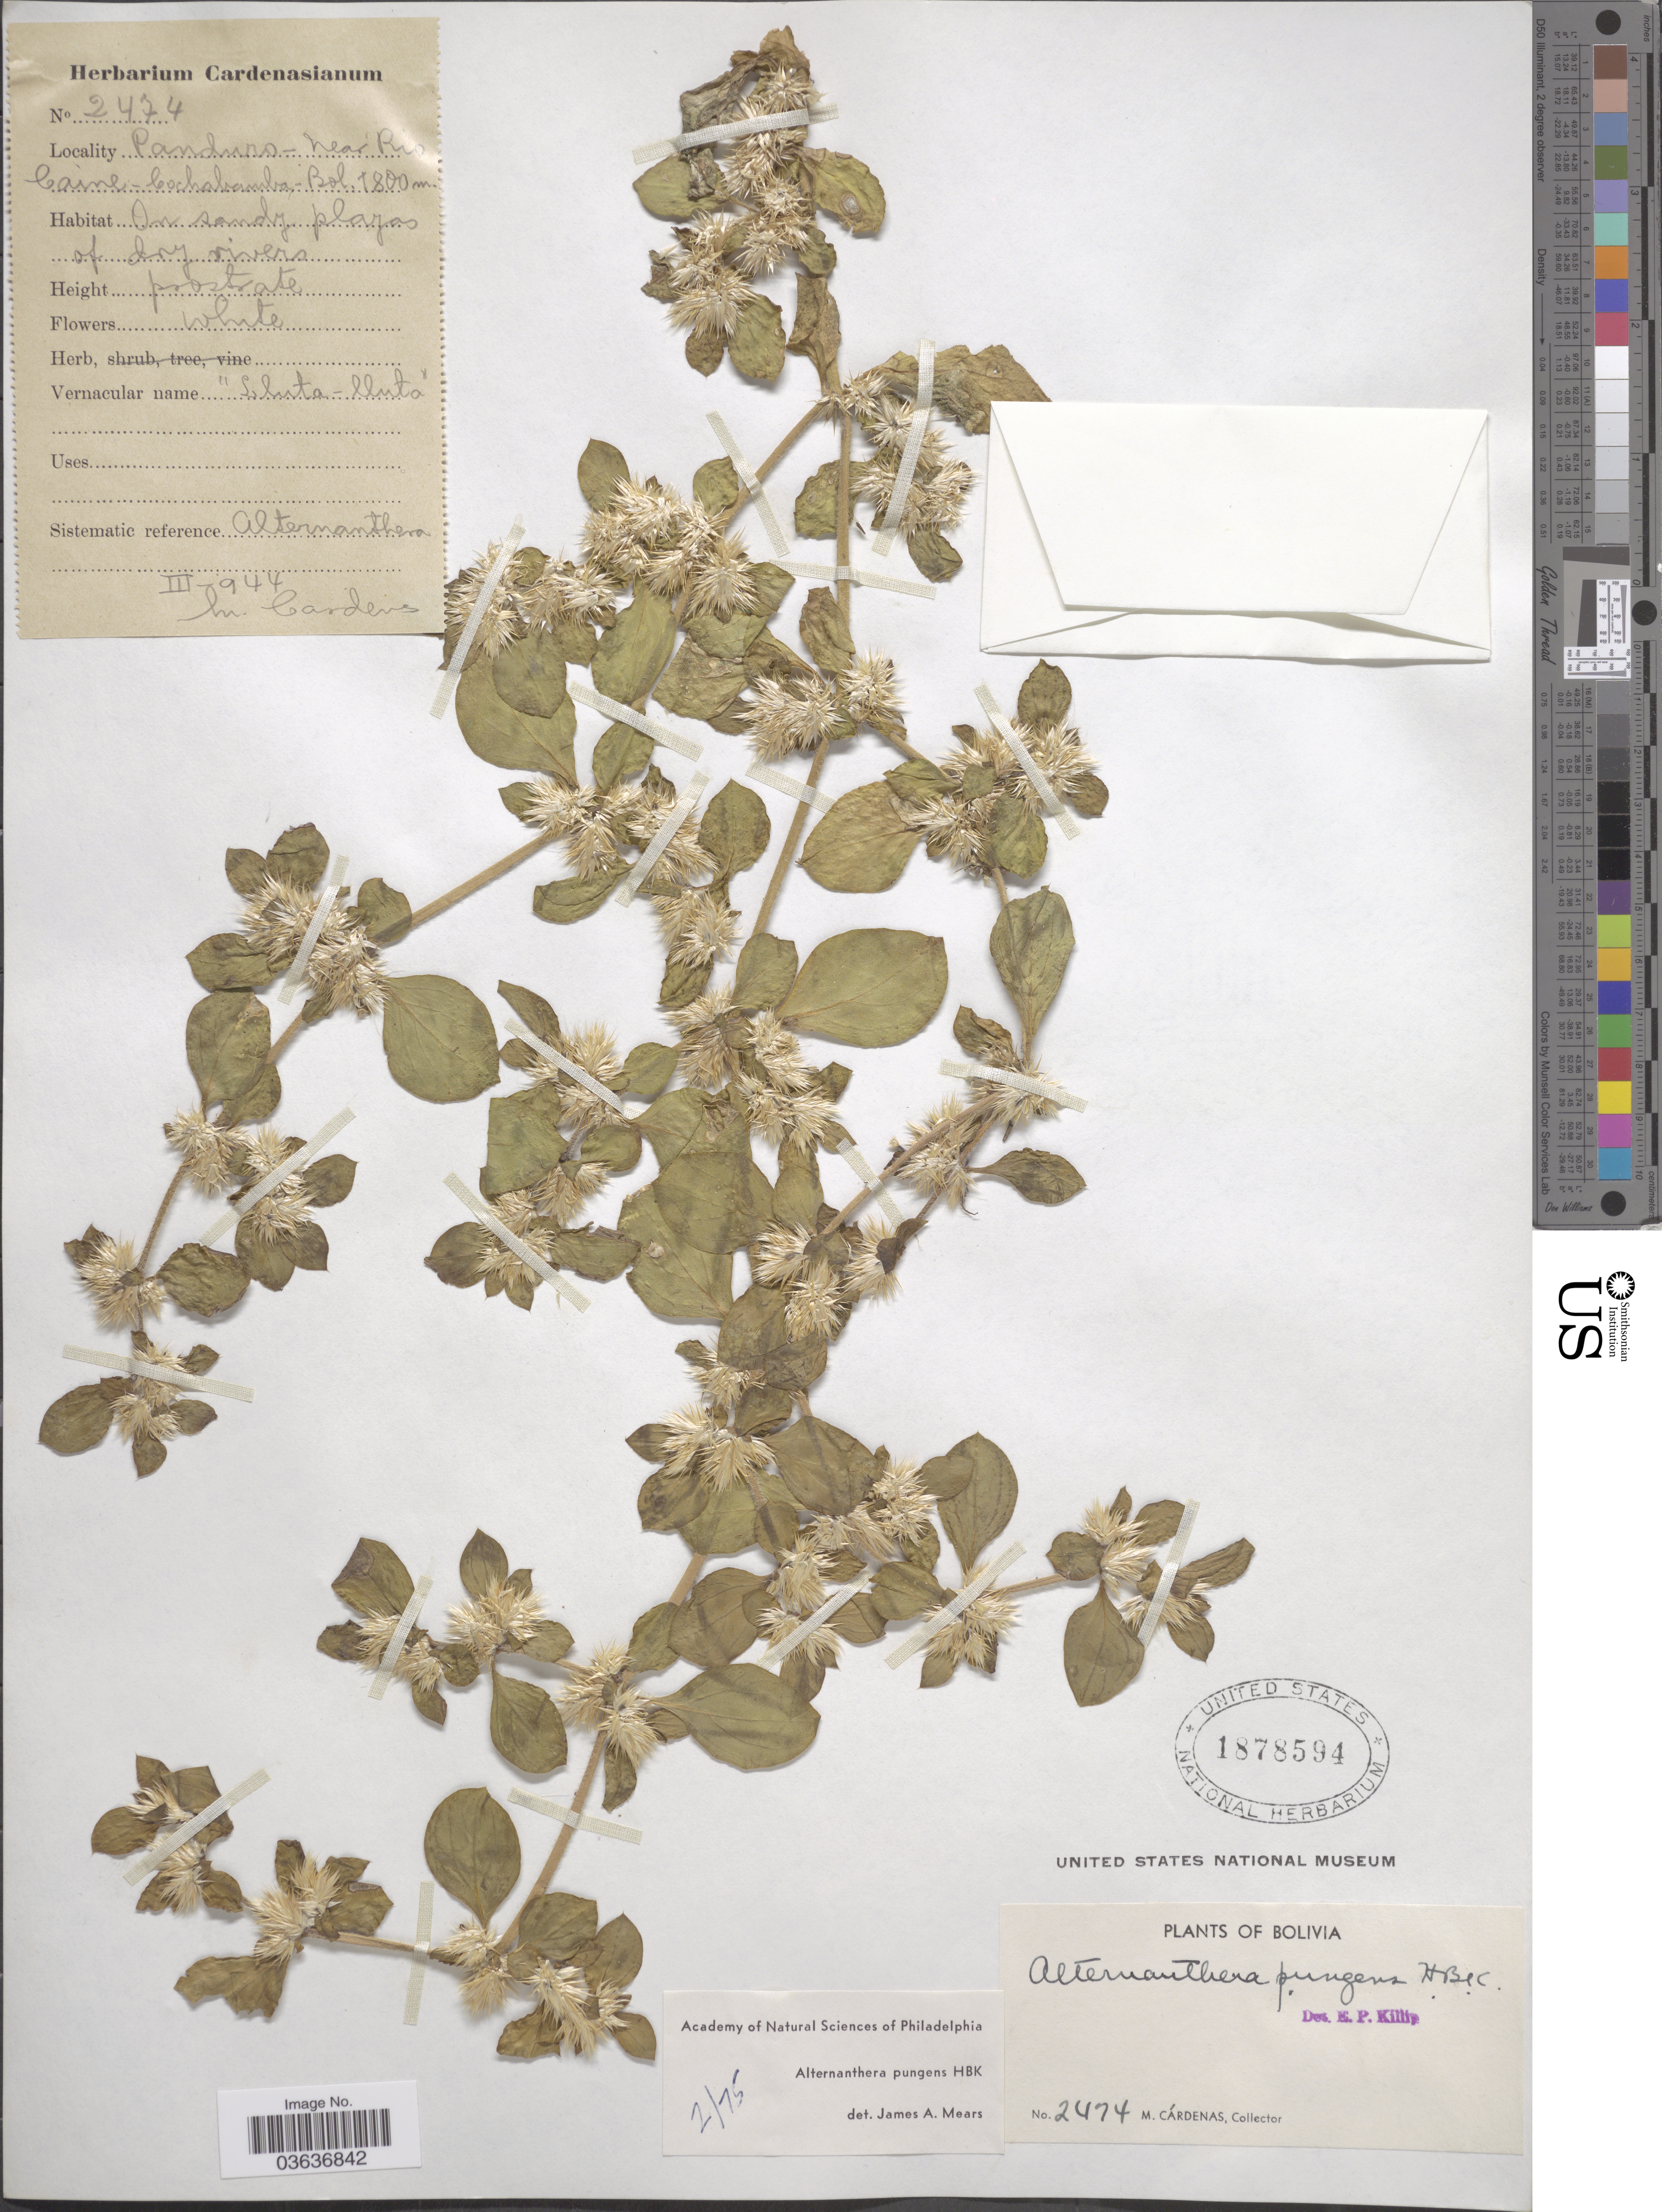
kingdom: Plantae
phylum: Tracheophyta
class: Magnoliopsida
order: Caryophyllales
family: Amaranthaceae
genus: Alternanthera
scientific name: Alternanthera pungens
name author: Kunth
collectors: M. Cárdenas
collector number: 2474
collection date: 1944-03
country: Bolivia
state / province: Cochabamba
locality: Panduro-near Rio Caine.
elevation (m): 1800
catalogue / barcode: US 1878594